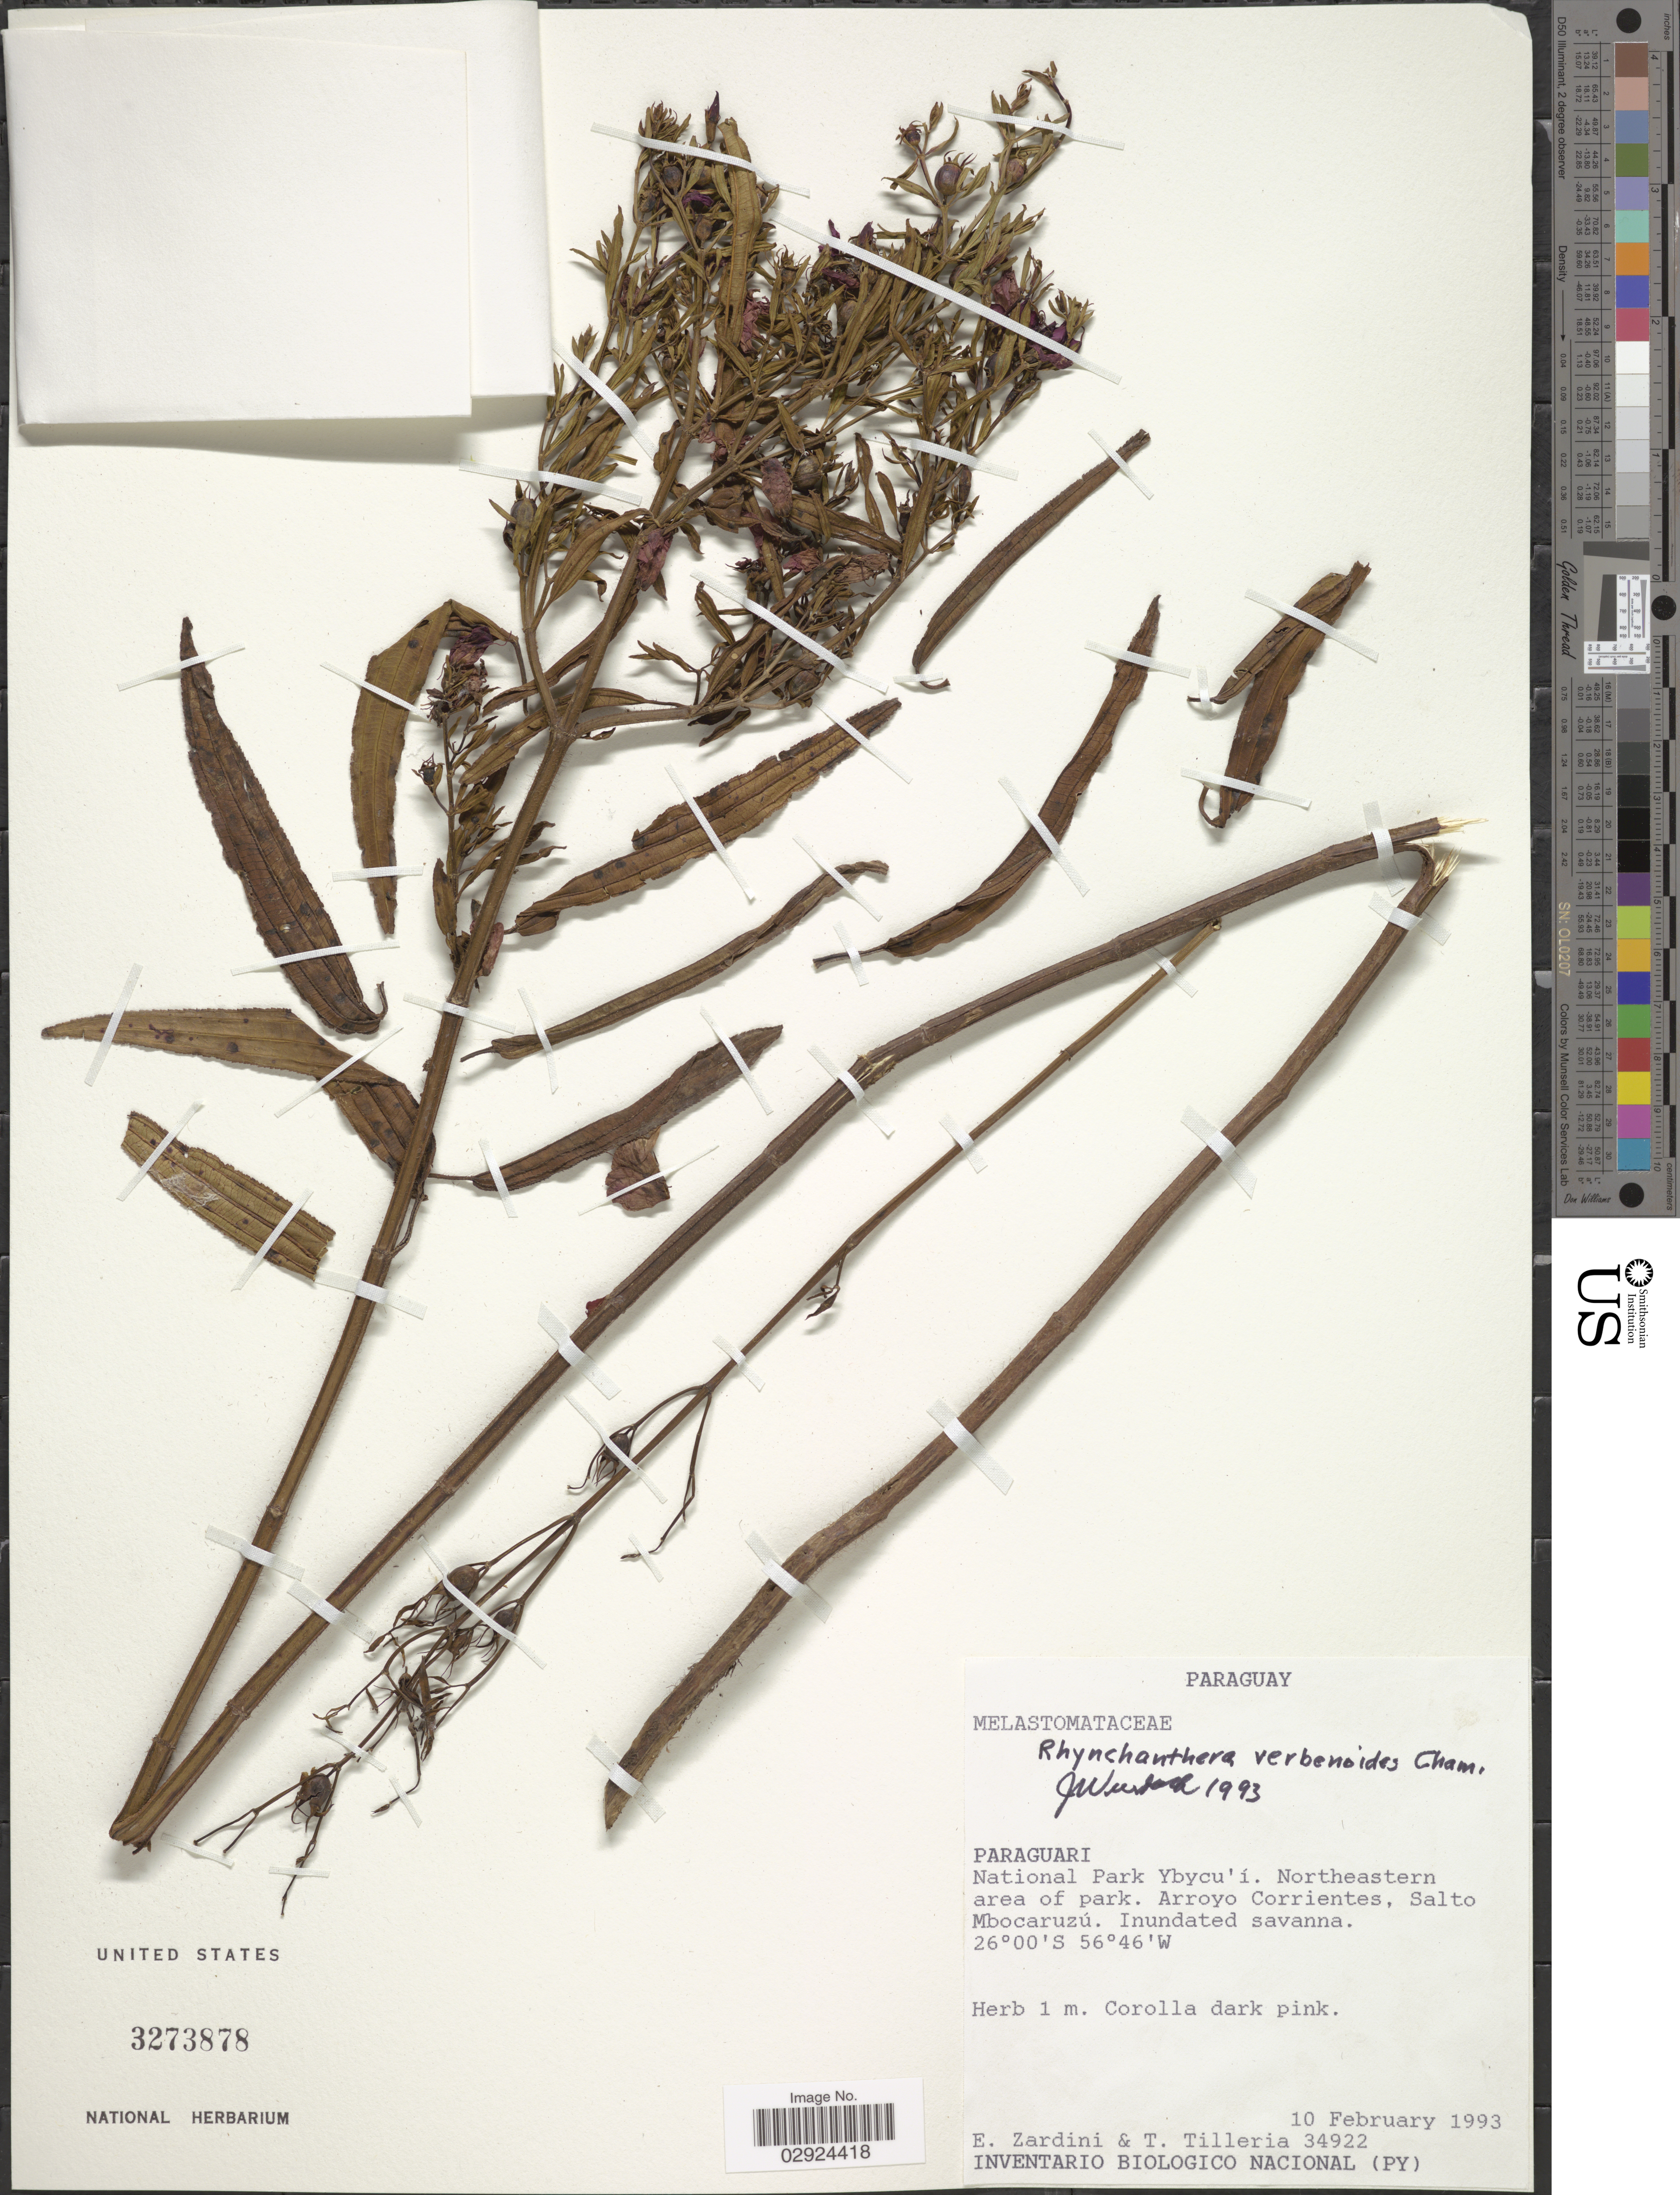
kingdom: Plantae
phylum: Tracheophyta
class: Magnoliopsida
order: Myrtales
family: Melastomataceae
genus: Rhynchanthera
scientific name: Rhynchanthera verbenoides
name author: Cham.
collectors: E. Zardini & T. Tilleria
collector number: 34922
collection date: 1993-02-10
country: Paraguay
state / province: Paraguari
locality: National Park Ybycu'i, Northeastern area of park, Arroyo Corrientes, Salto Mbocaruzú.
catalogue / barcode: US 3273878